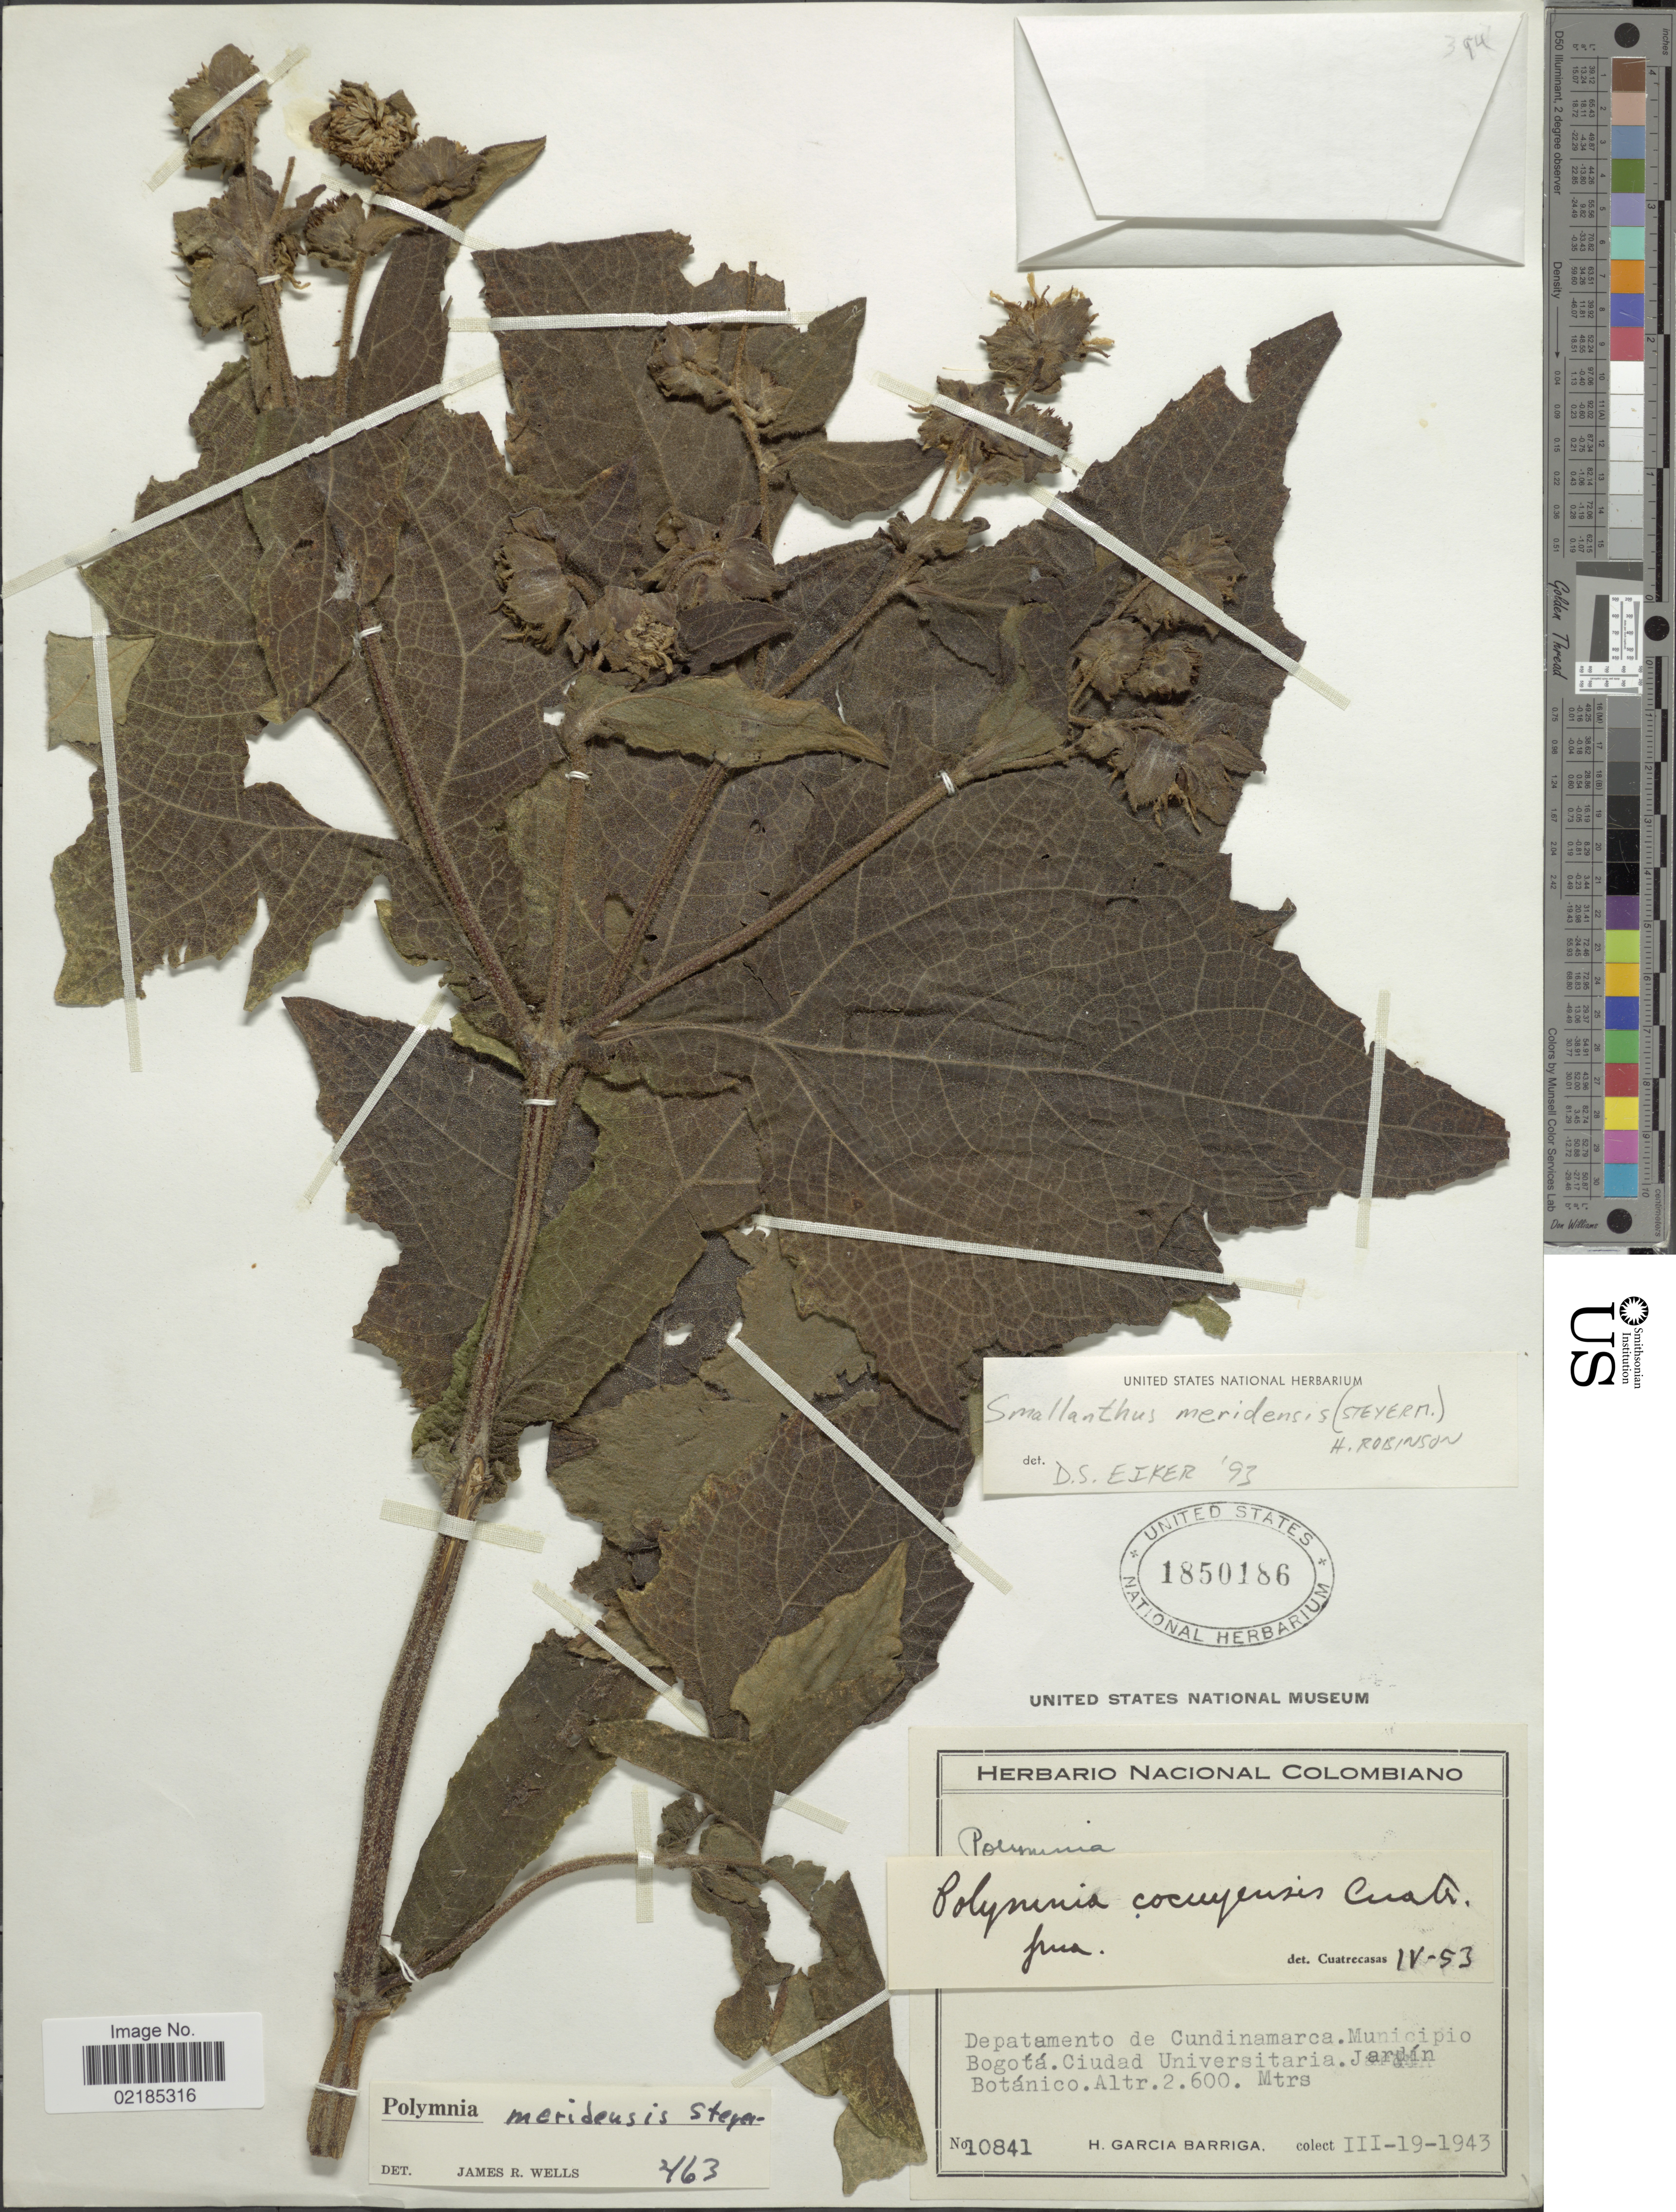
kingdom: Plantae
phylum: Tracheophyta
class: Magnoliopsida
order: Asterales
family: Asteraceae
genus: Smallanthus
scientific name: Smallanthus meridensis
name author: (Steyerm.) H. Rob.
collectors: H. García Barriga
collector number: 10841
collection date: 1943-03-19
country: Colombia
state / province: Cundinamarca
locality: Municipio Bogota. Cuidad Universitaria, Jardin Botanico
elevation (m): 2600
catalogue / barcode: US 1850186